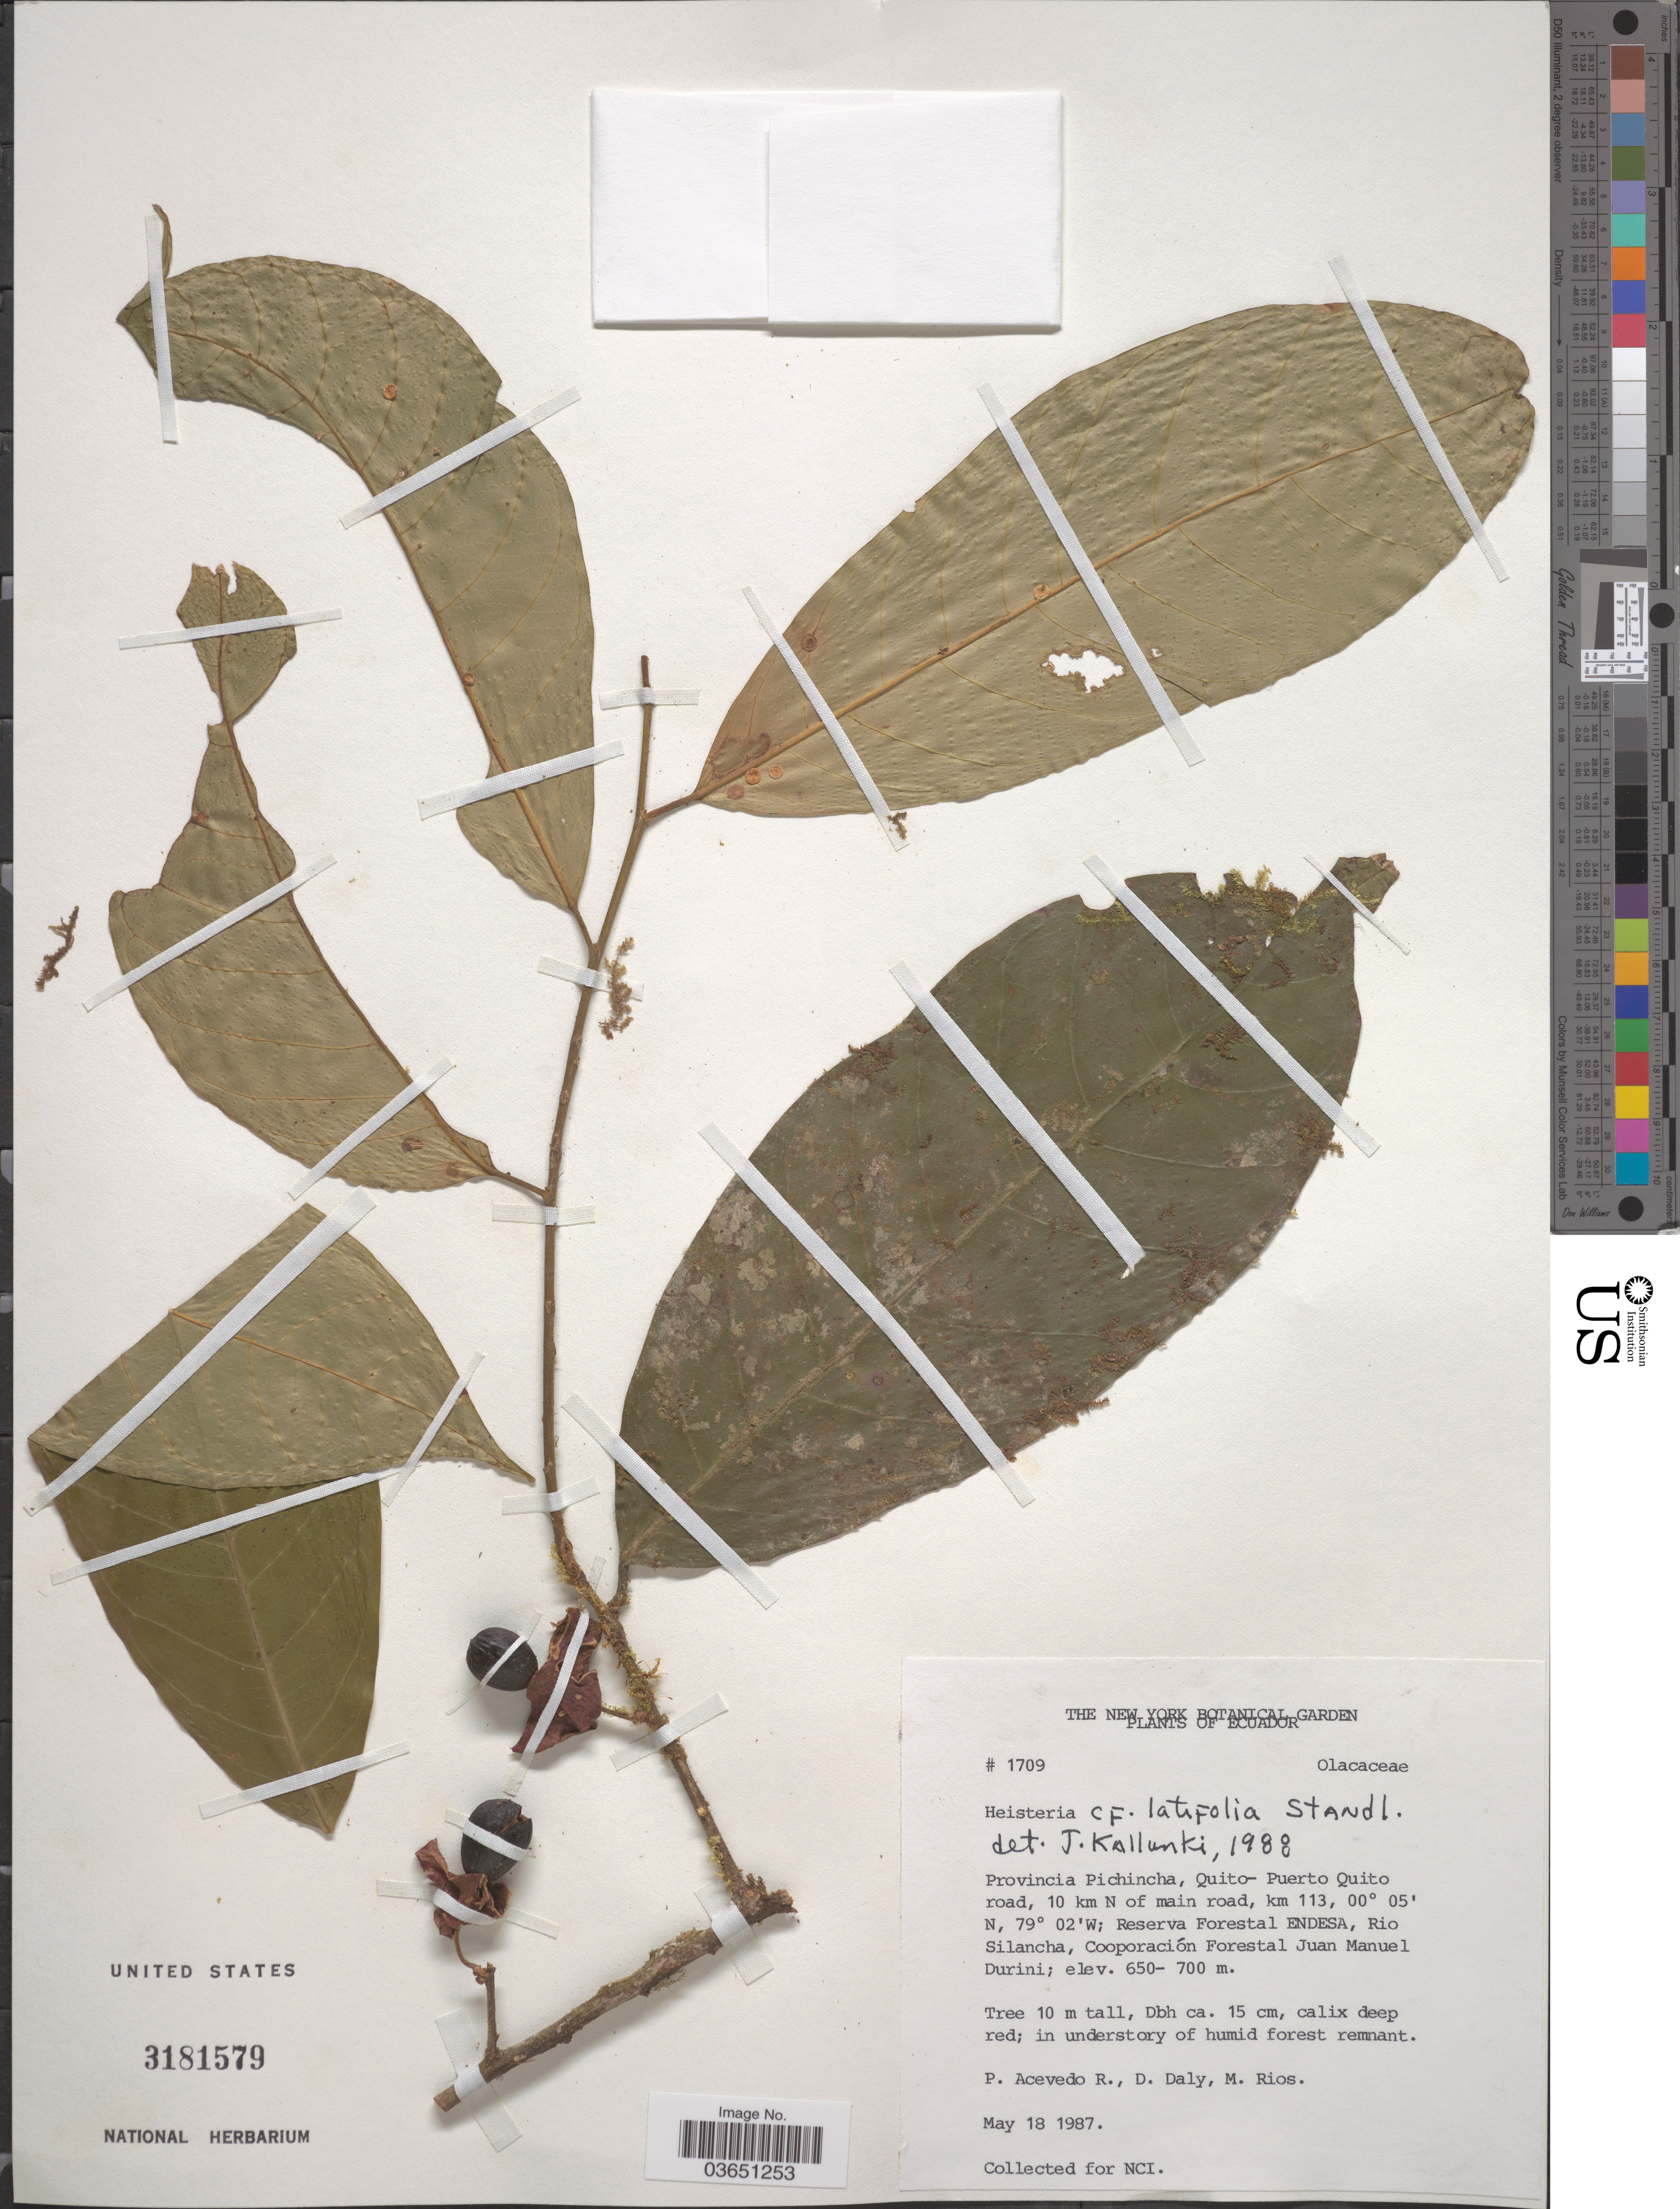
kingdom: Plantae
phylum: Tracheophyta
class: Magnoliopsida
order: Santalales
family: Erythropalaceae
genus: Heisteria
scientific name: Heisteria latifolia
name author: Standl.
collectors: P. Acevedo R., D. C. Daly & M. Rios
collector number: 1709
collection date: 1987-05-18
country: Ecuador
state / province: Pichincha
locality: Quito-Puerto Quito road, 10 km N of main road, km 113. Reserva Forestal Endesa, Rio Silancha, Cooporación Forestal Juan Manuel Durini.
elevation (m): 650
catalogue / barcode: US 3181579